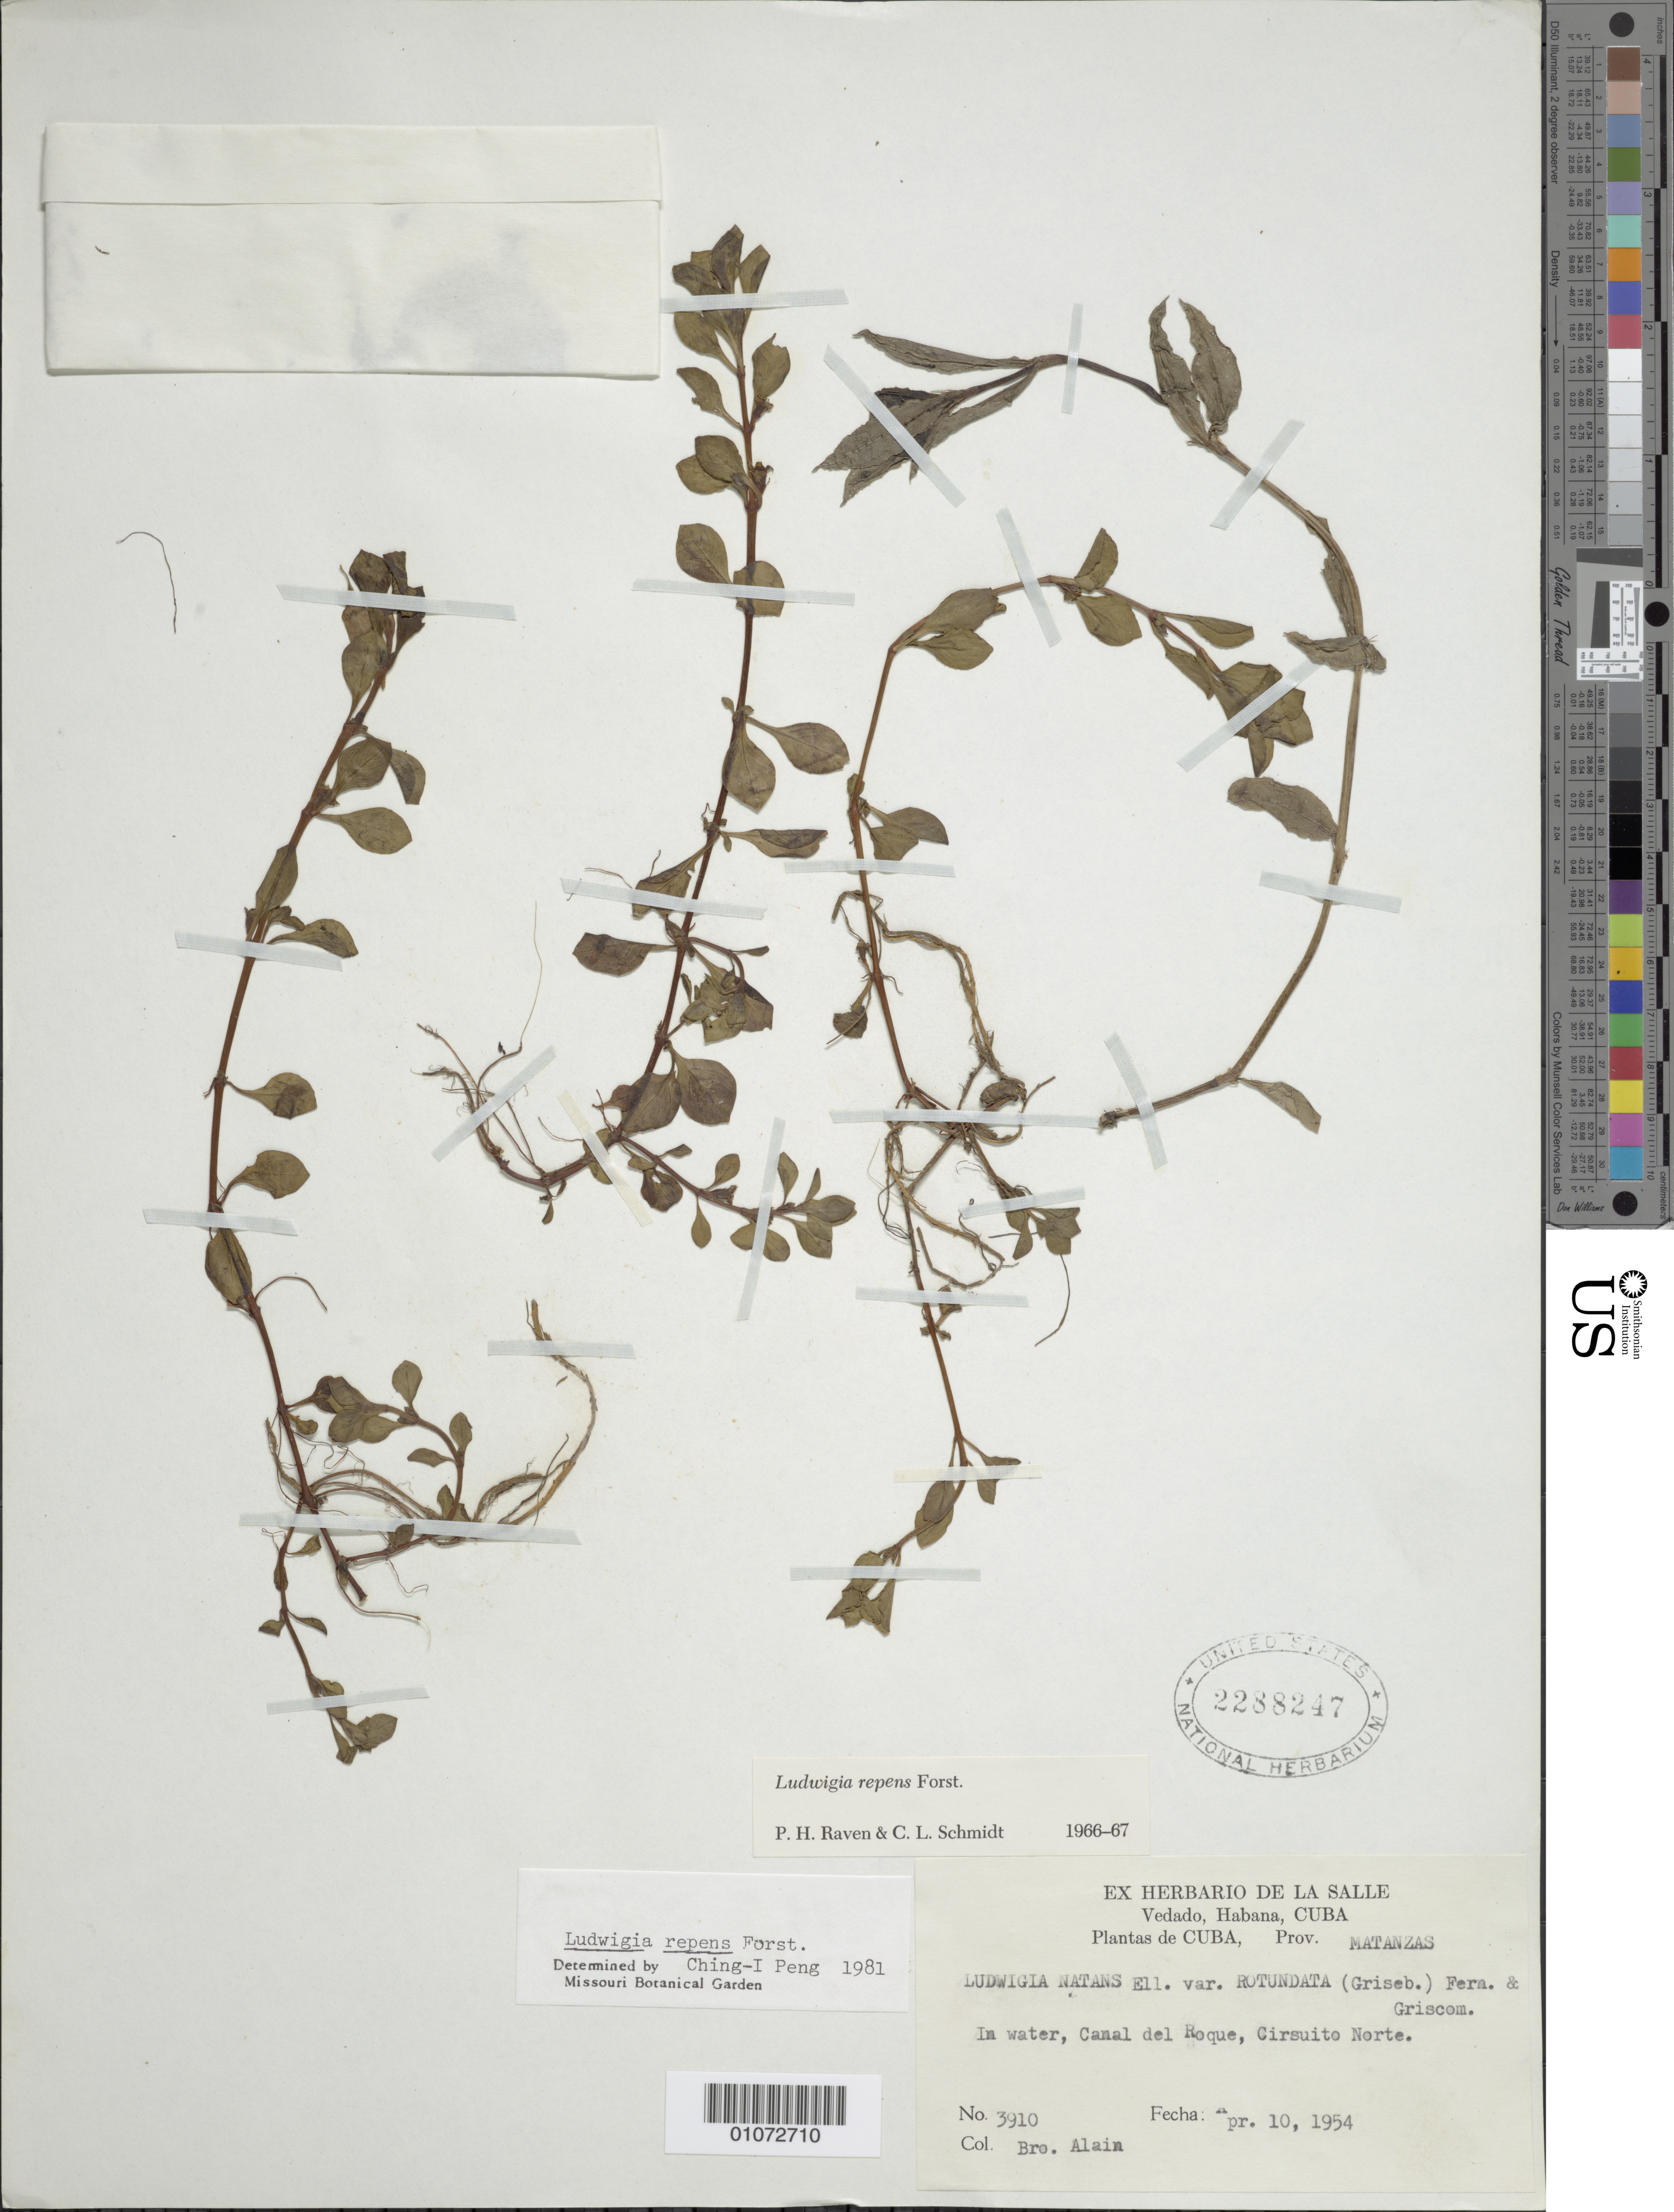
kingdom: Plantae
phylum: Tracheophyta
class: Magnoliopsida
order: Myrtales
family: Onagraceae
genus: Ludwigia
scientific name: Ludwigia repens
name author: J.R. Forst.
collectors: A. H. Liogier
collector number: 3910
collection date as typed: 10 Apr 1954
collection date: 1954-04-10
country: Cuba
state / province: Matanzas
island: Cuba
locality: In water, Canal del Roque, Cirsuito Norte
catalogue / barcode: US 2288247